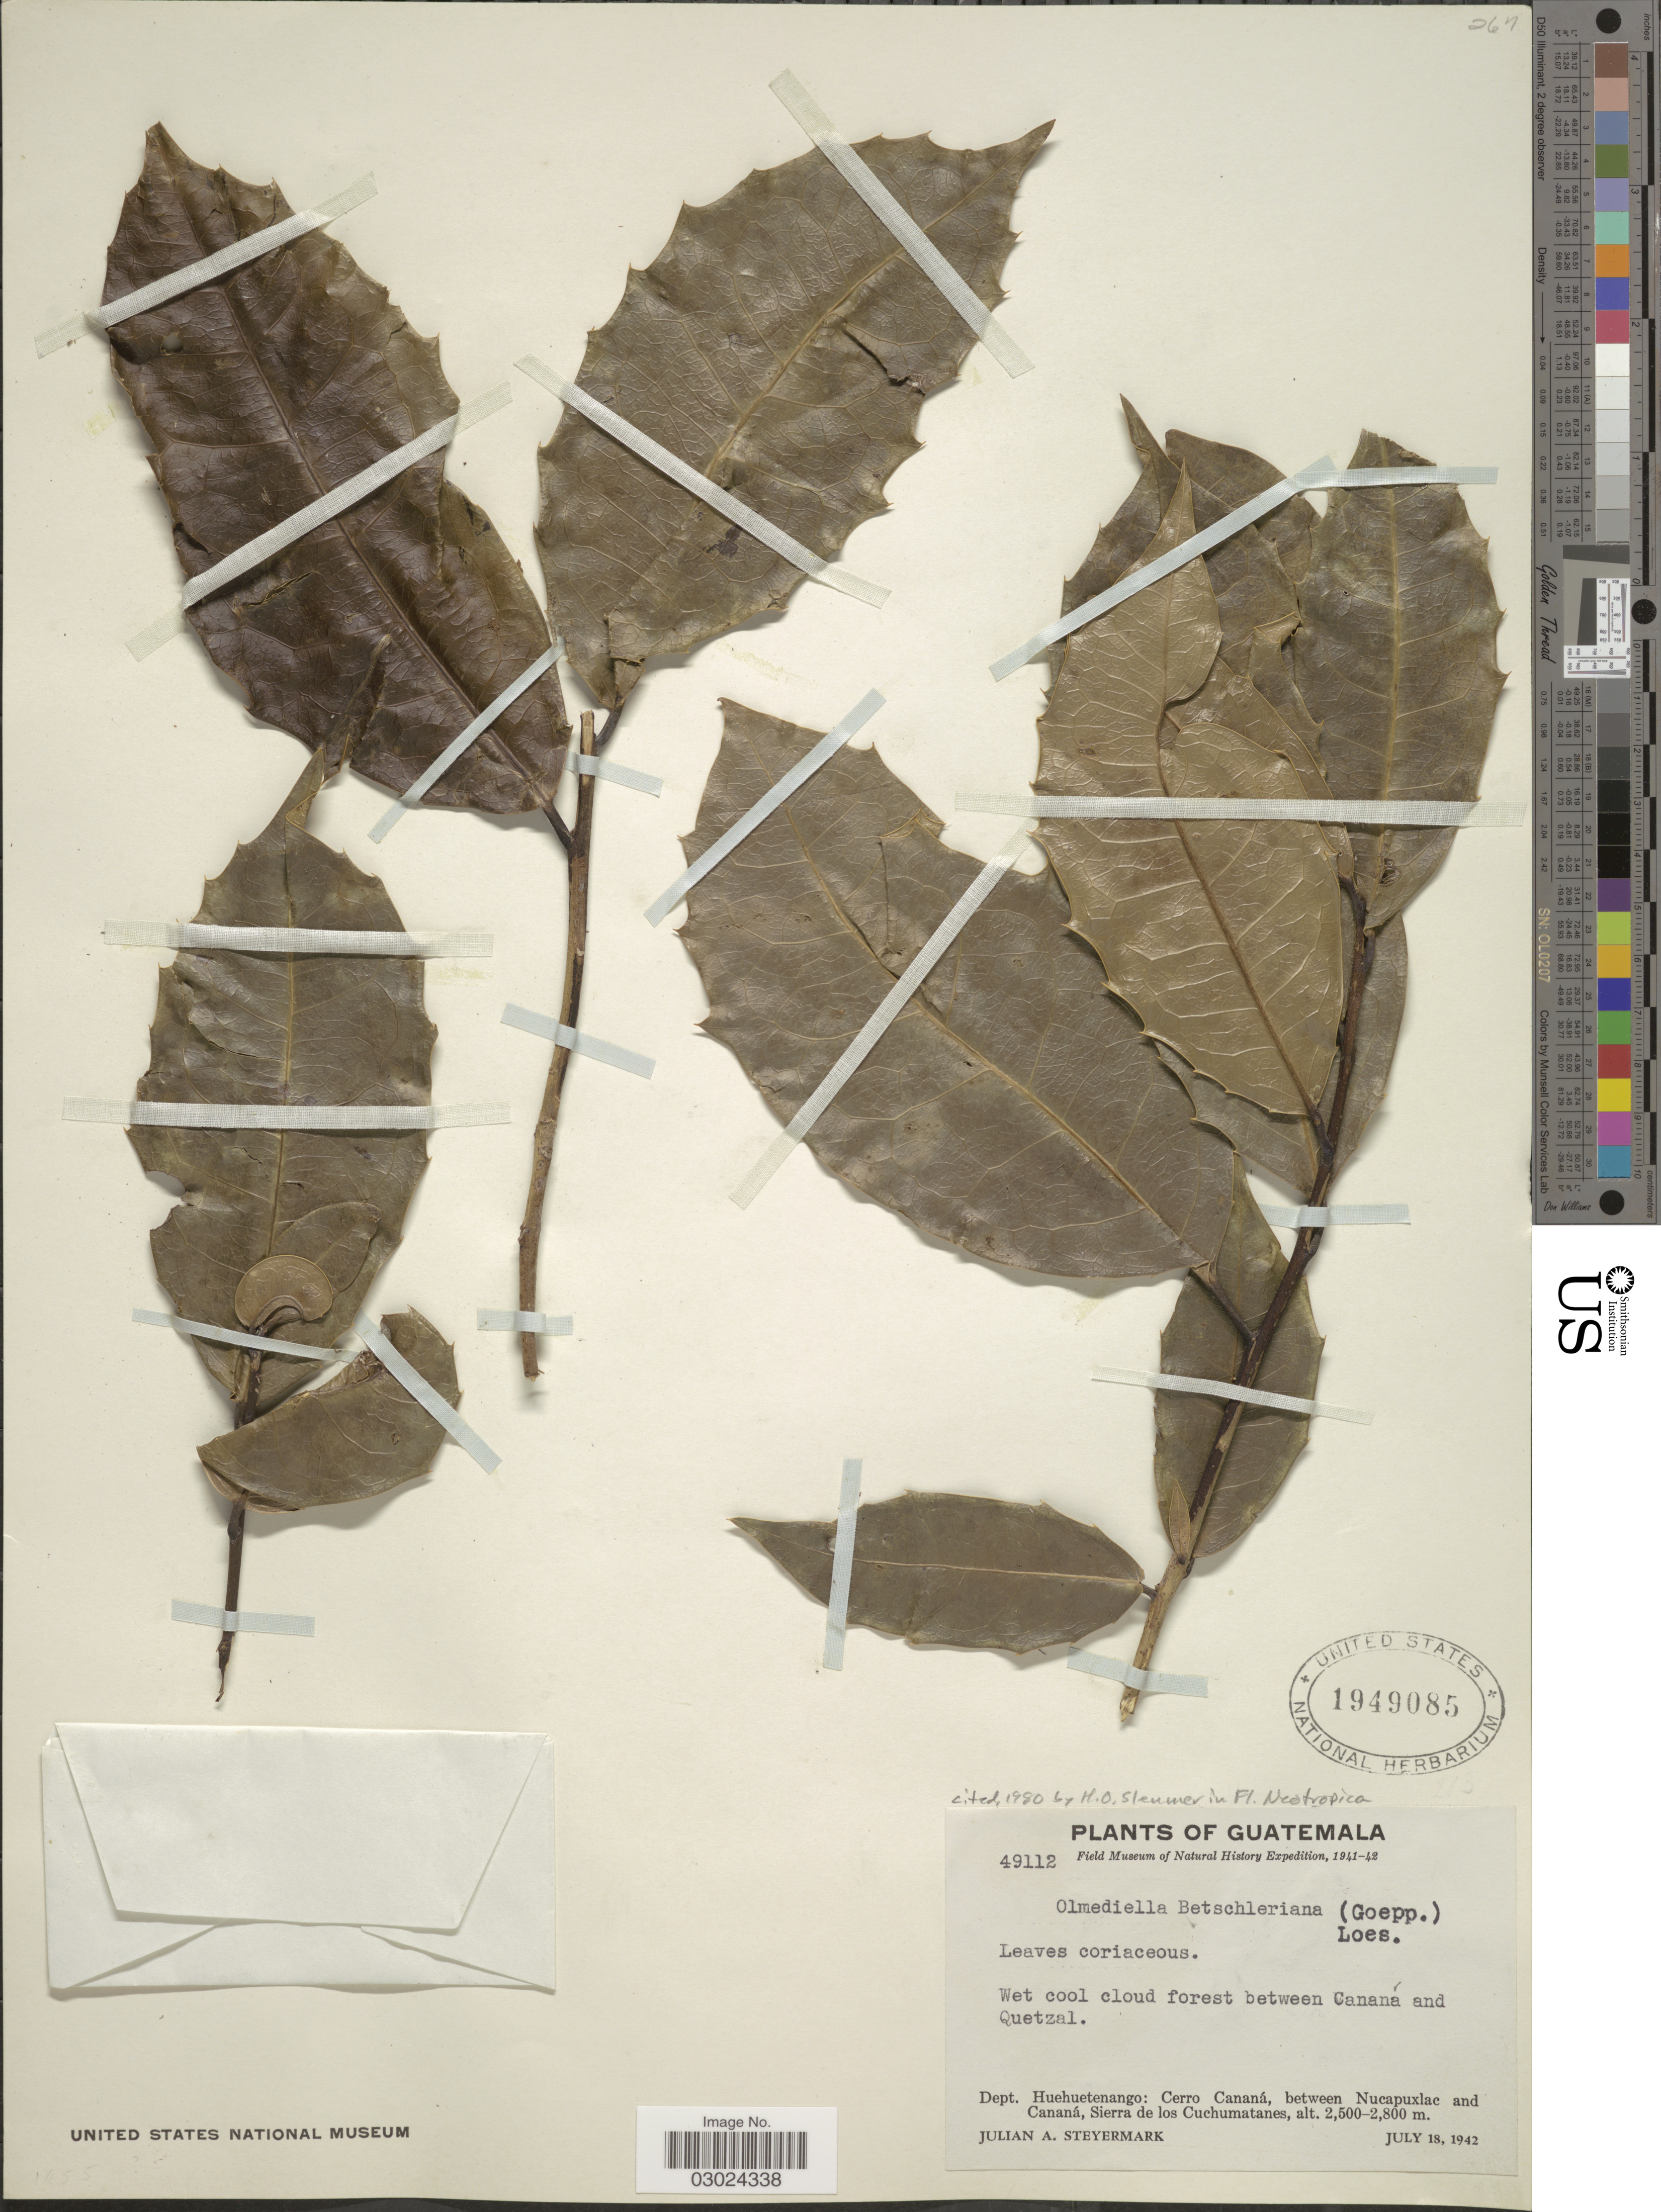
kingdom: Plantae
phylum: Tracheophyta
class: Magnoliopsida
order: Malpighiales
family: Salicaceae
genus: Olmediella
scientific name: Olmediella betschleriana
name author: (Goeppert) Loes.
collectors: J. Steyermark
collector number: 49112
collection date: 1942-07-18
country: Guatemala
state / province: Huehuetenango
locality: Wet cool cloud forest between Cananá and Quetzal. Dept. Huehuetenango: Cerro Cananá, between Nucapuxlac and Cananá, Sierra de los Cuchumatanes.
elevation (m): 2500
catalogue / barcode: US 1949085